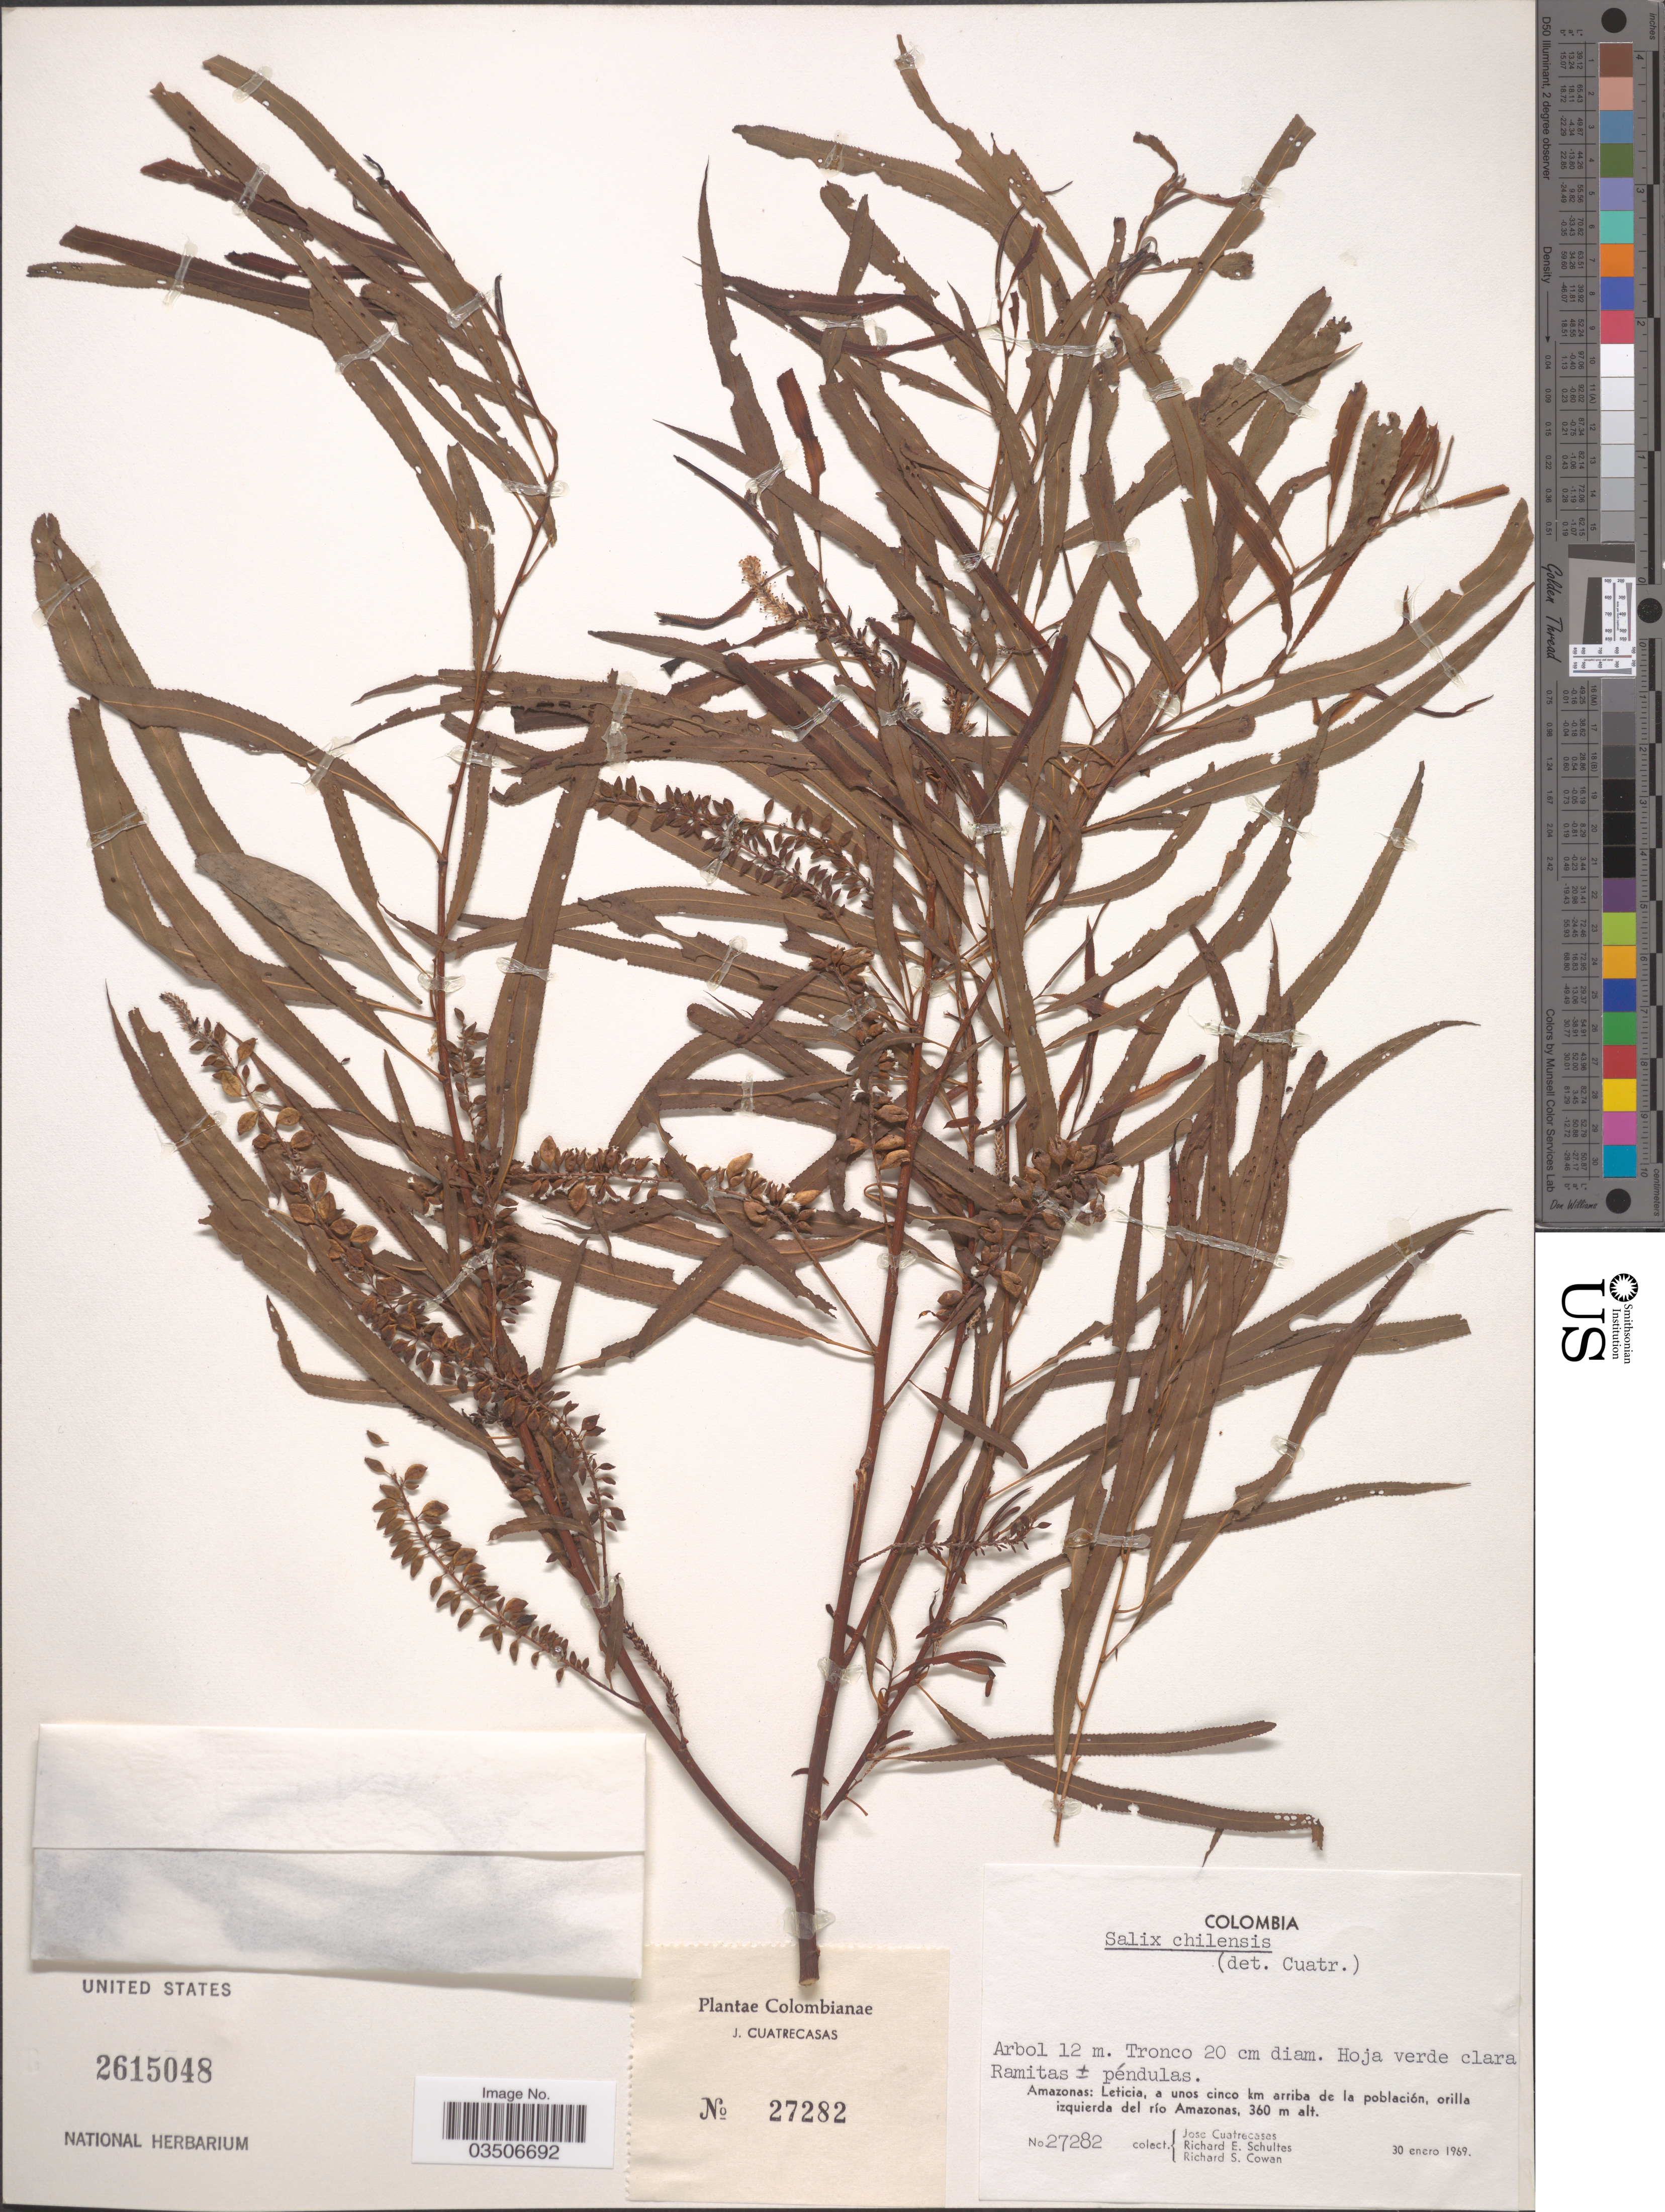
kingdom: Plantae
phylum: Tracheophyta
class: Magnoliopsida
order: Malpighiales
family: Salicaceae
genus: Salix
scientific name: Salix humboldtiana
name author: Willd.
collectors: J. Cuatrecasas, R. E. Schultes & R. S. Cowan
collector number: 27282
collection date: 1969-01-30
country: Colombia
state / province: Amazônas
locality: Amazonas: Leticia, a unos cinco km arriba de la población, orilla izquierda del río Amazonas.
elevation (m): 360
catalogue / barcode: US 2615048